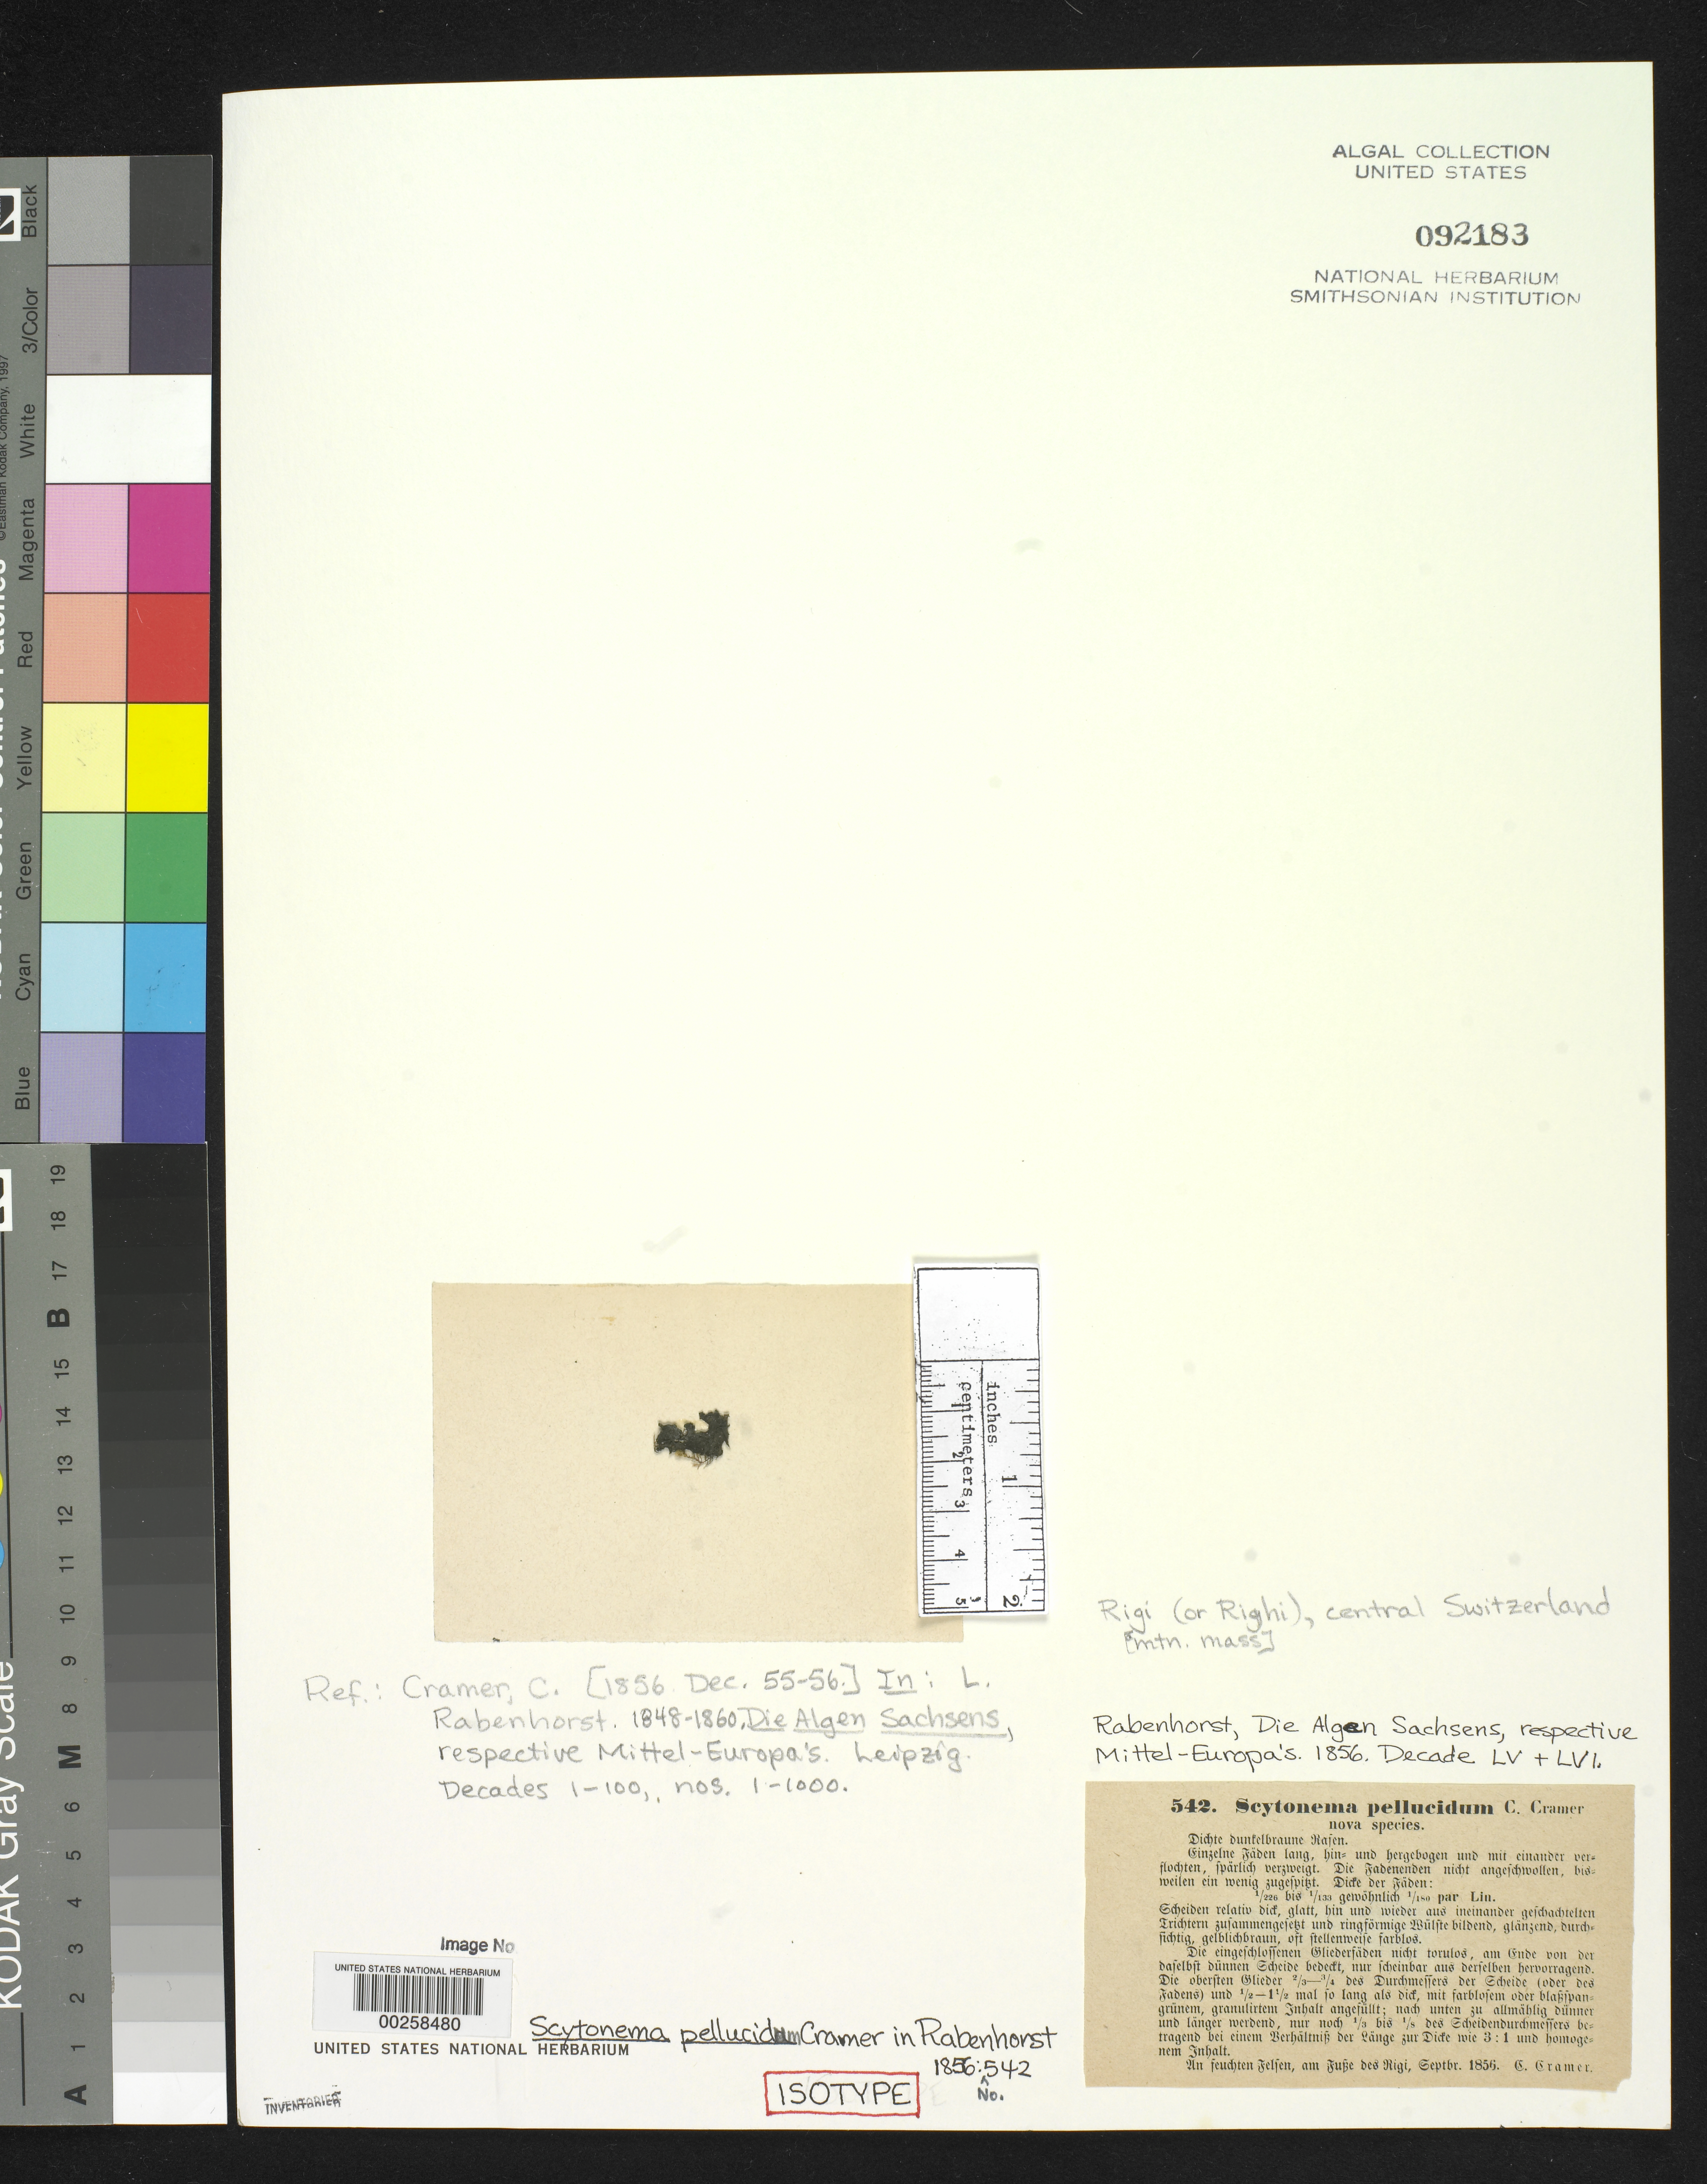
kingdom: Bacteria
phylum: Cyanobacteria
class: Cyanobacteriia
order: Cyanobacteriales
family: Scytonemataceae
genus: Scytonema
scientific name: Scytonema pellucidum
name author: C. Cramer in Rabenh.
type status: Isotype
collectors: C. Cramer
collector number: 542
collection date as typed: Sep 1856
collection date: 1856-09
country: Switzerland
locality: Rigi.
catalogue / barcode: US 92183